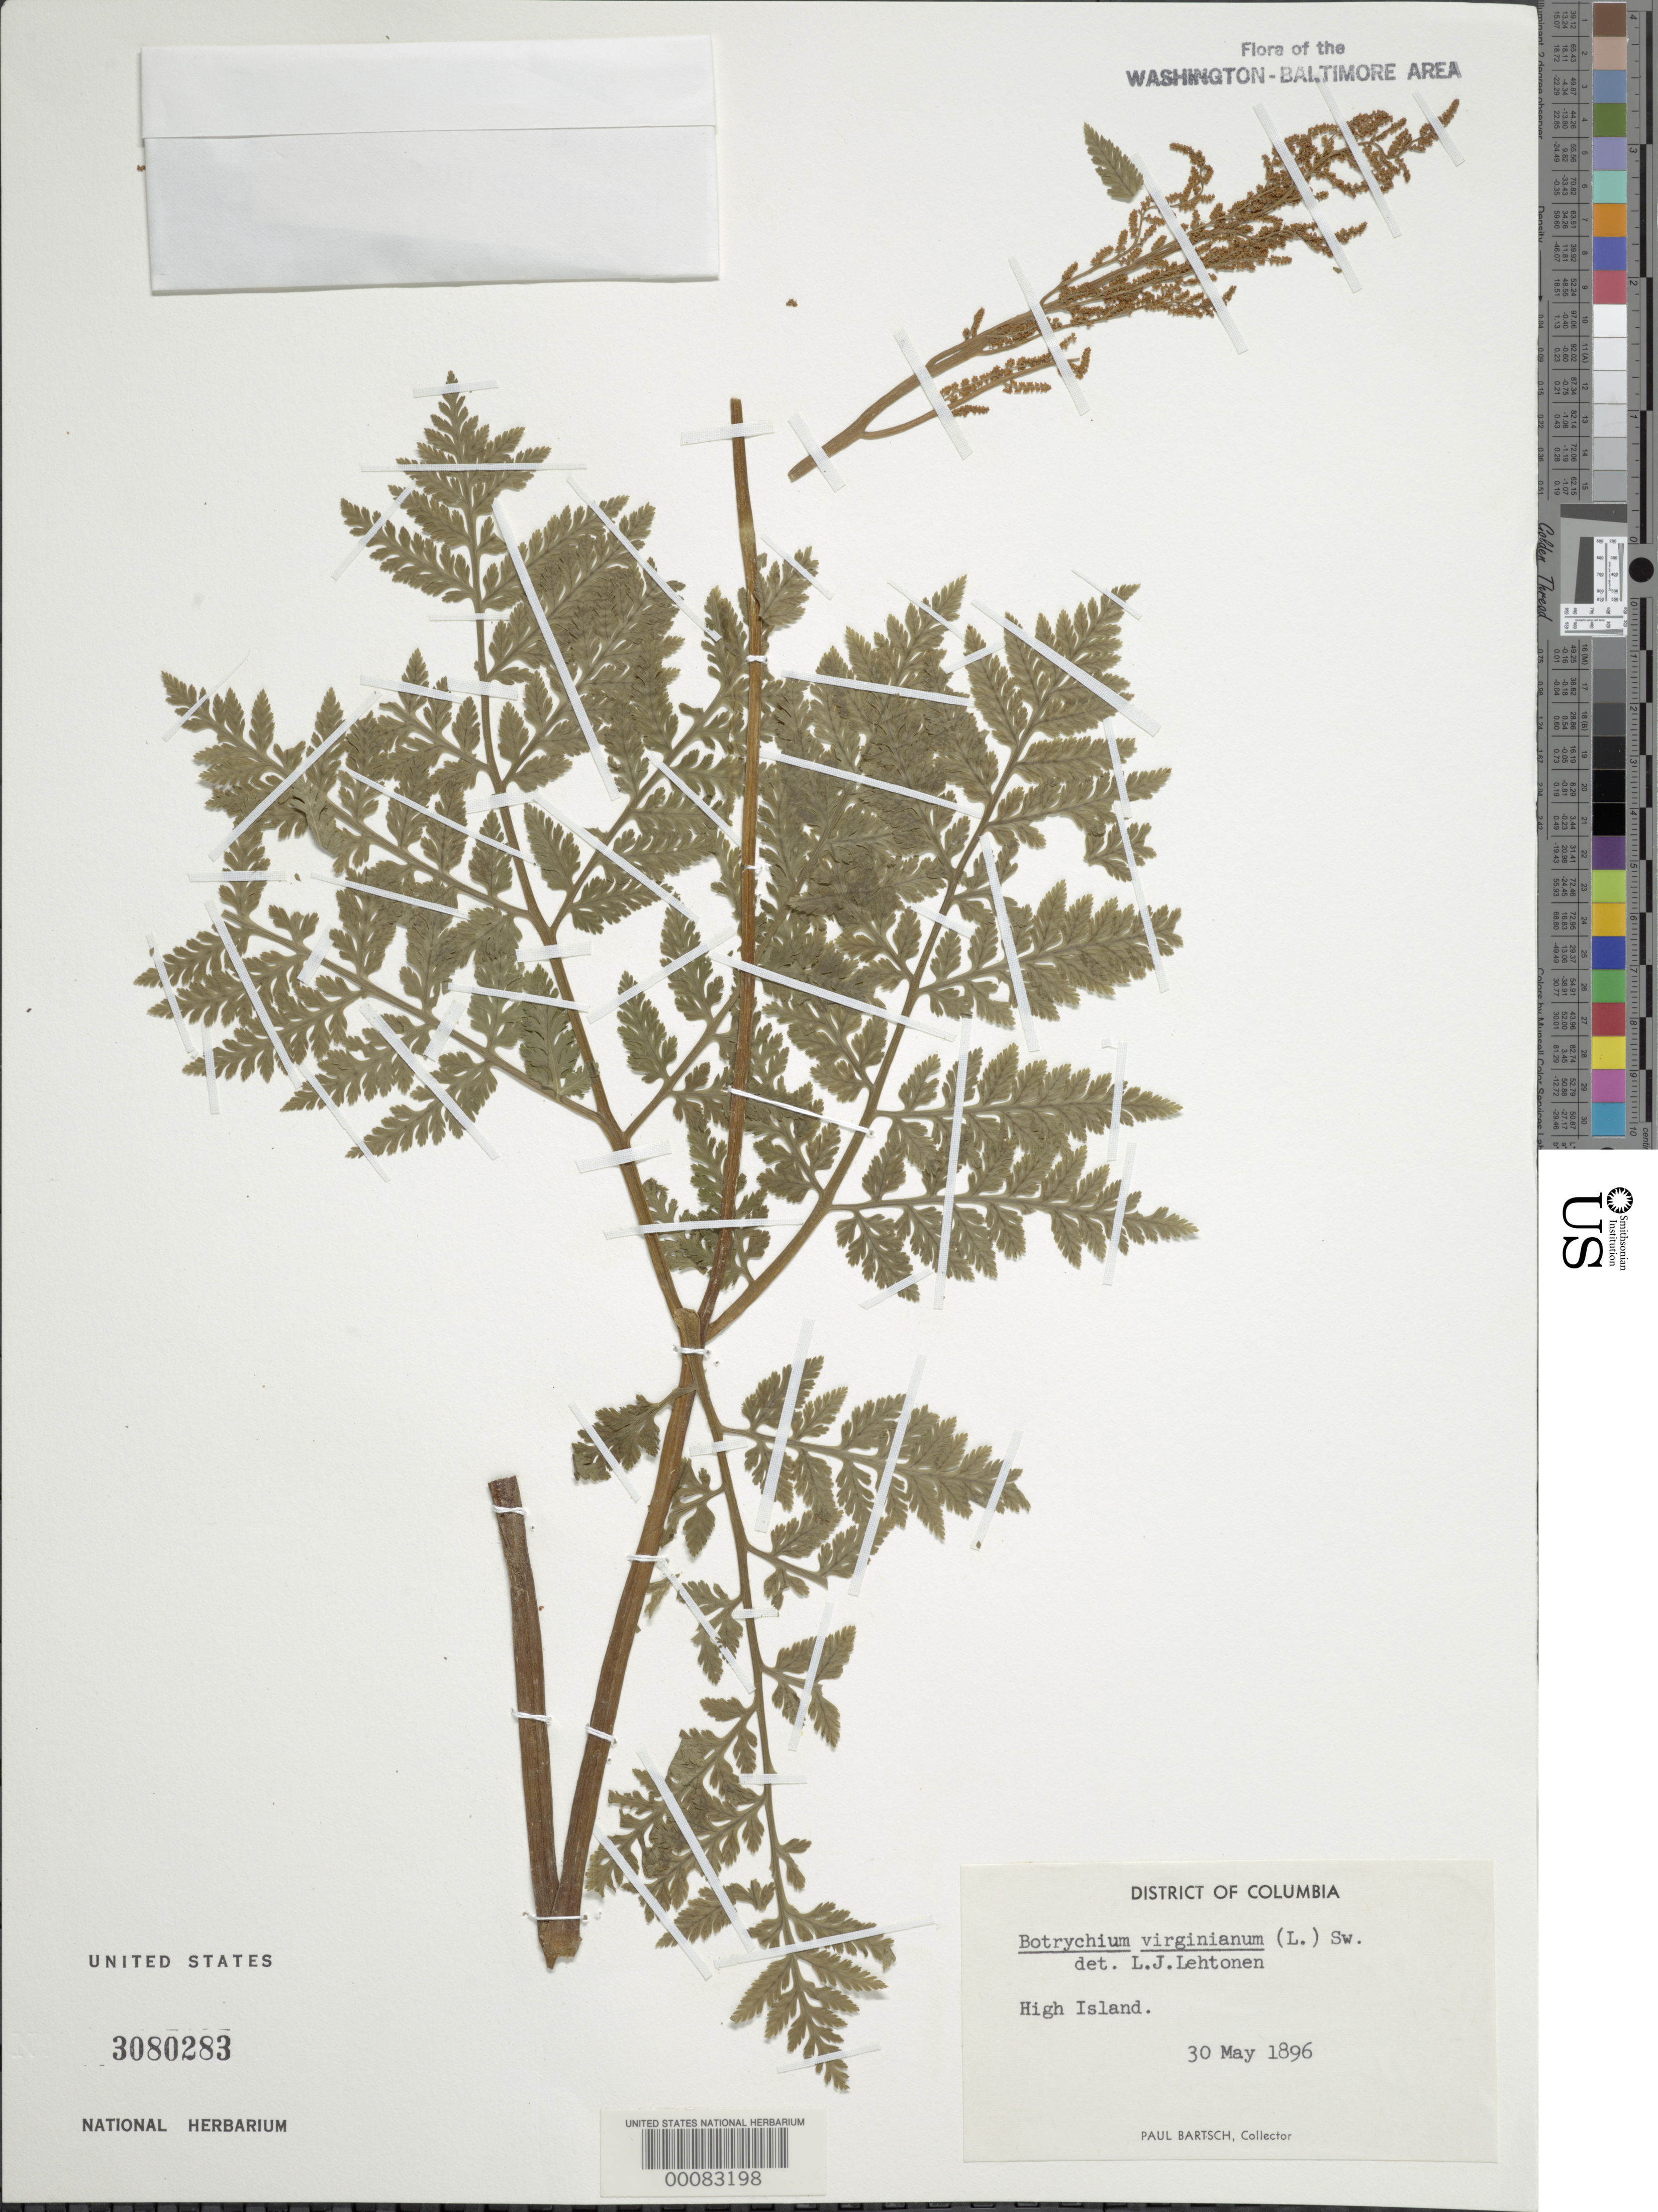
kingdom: Plantae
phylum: Tracheophyta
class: Polypodiopsida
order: Ophioglossales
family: Ophioglossaceae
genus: Botrychium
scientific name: Botrychium virginianum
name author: (L.) Sw.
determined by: Lehtonen, L.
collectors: P. Bartsch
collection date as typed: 30 May 1896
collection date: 1896-05-30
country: United States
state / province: Maryland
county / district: Montgomery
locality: High Island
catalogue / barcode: US 3080283